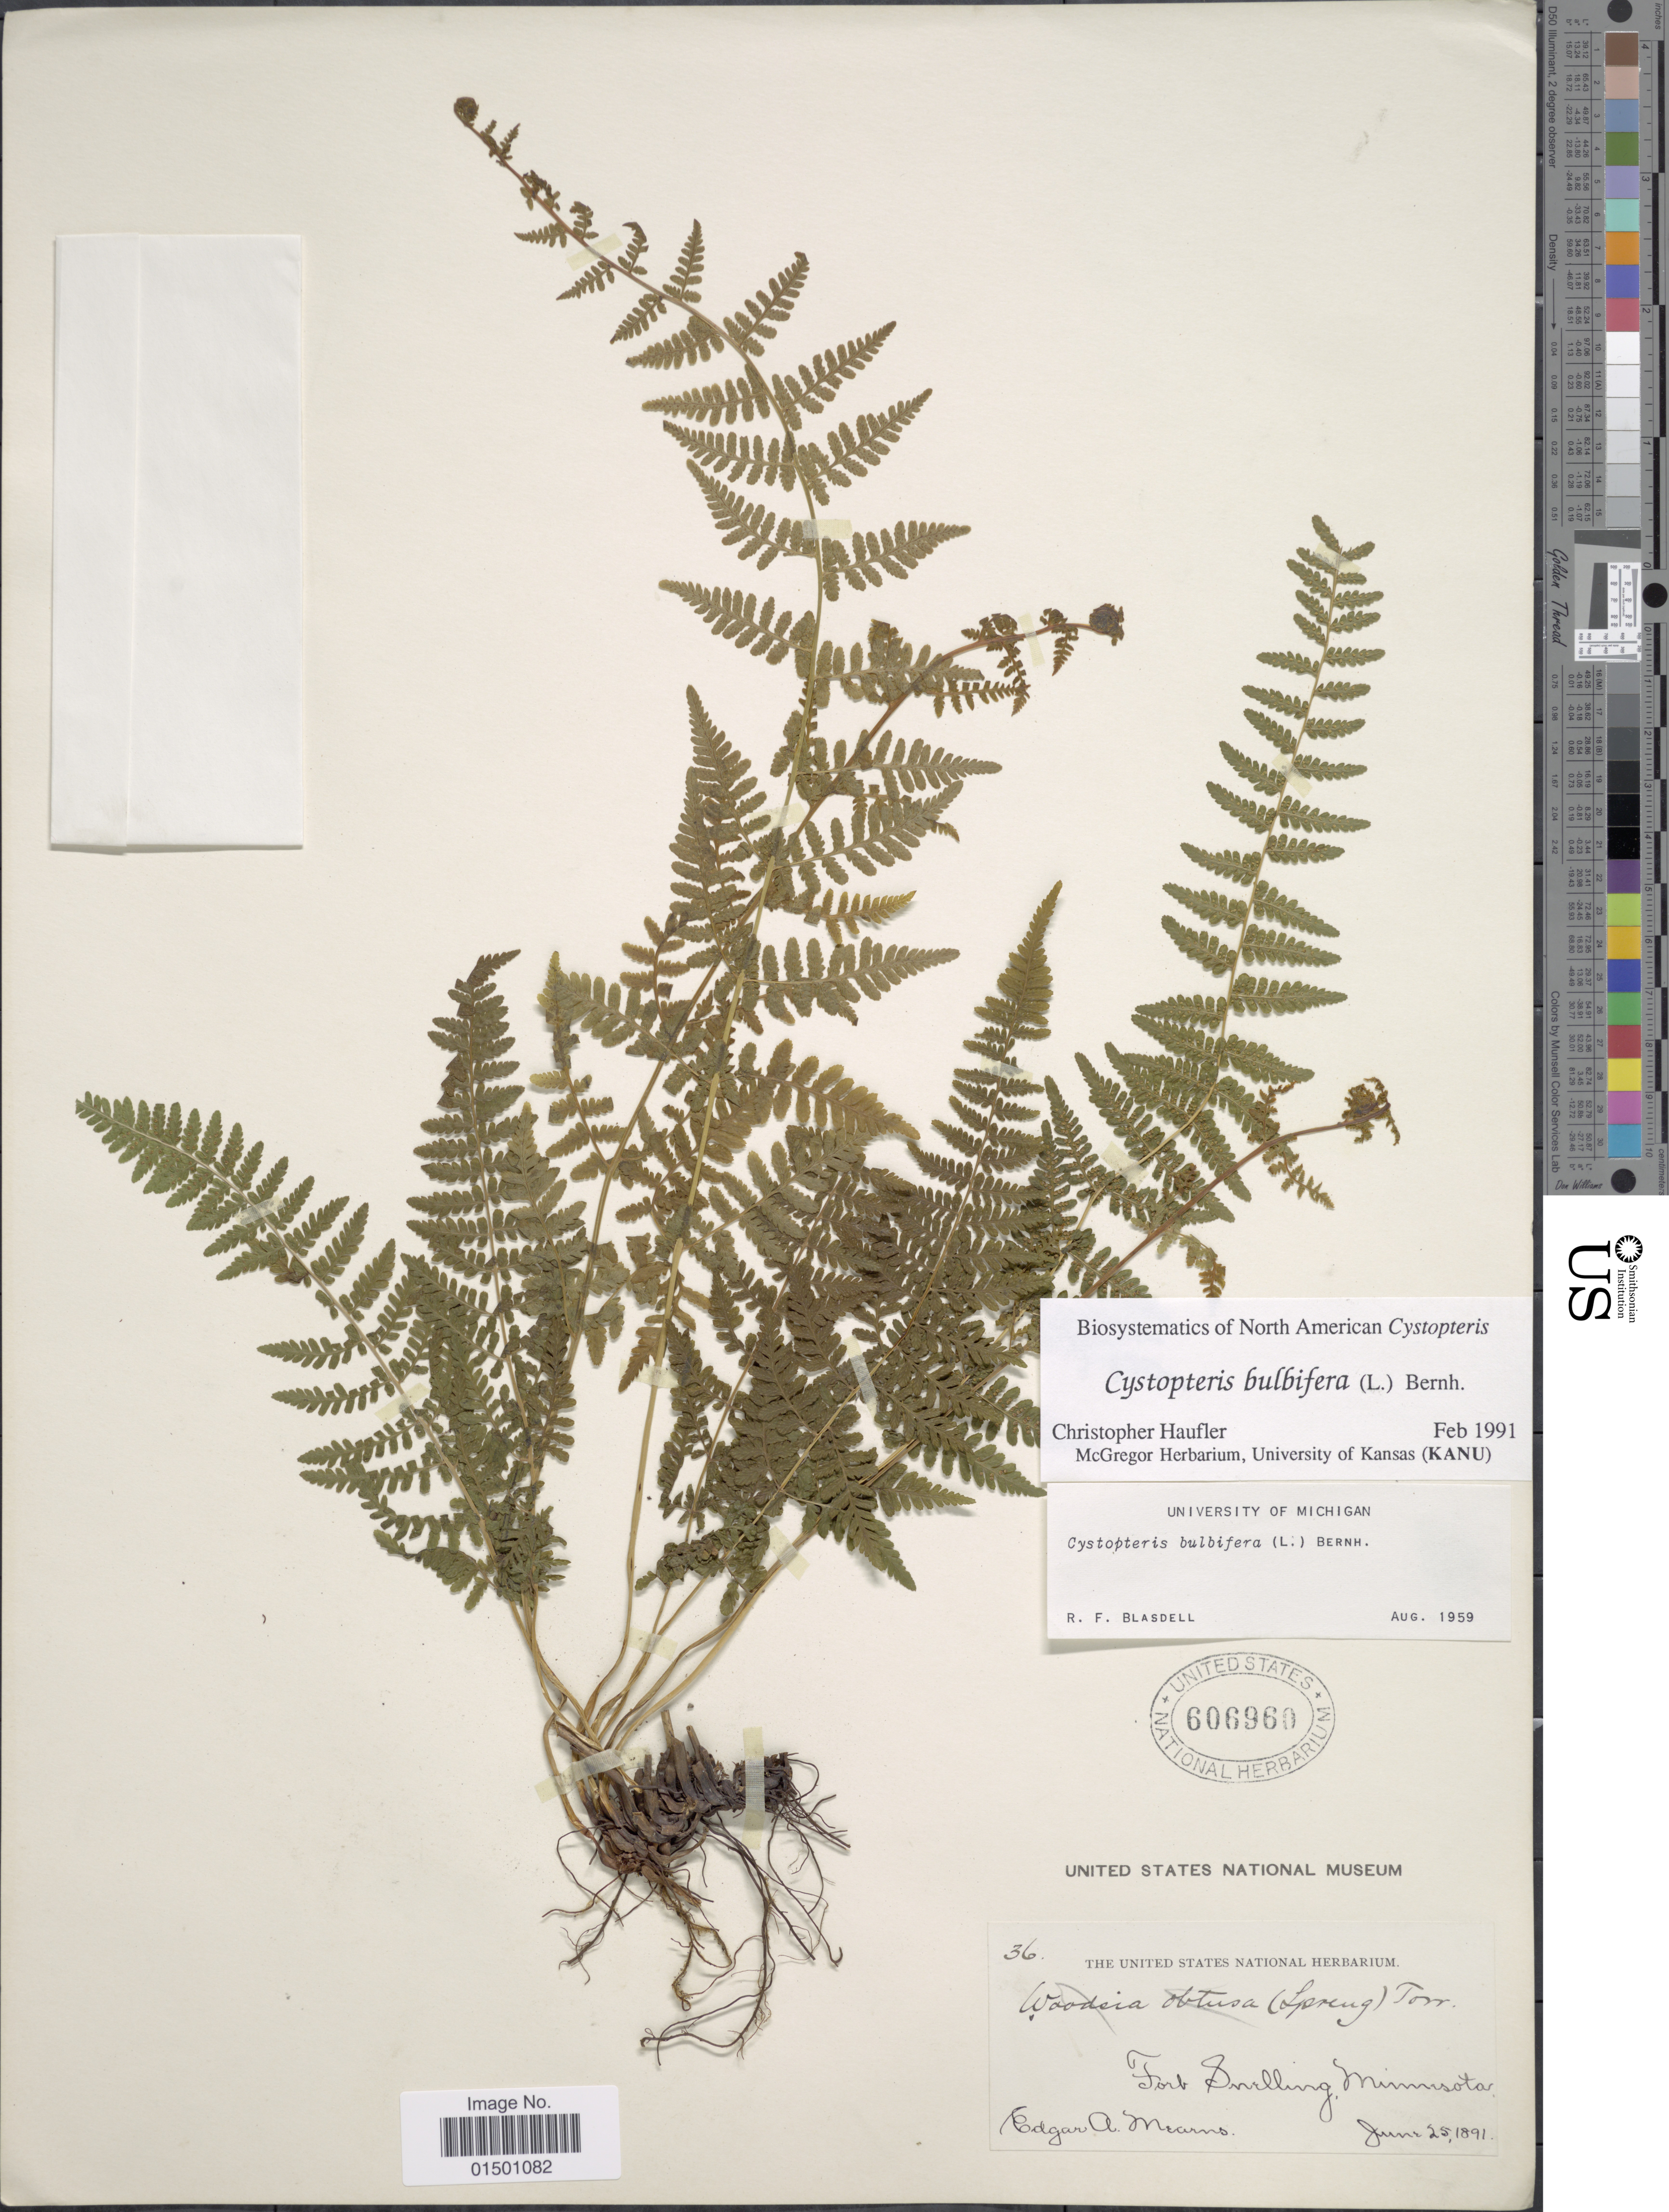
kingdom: Plantae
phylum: Tracheophyta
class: Polypodiopsida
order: Polypodiales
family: Cystopteridaceae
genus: Cystopteris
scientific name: Cystopteris bulbifera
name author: (L.) Bernh.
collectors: E. A. Mearns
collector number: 36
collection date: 1891-06-25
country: United States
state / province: Minnesota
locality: Fort Snelling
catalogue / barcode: US 606960